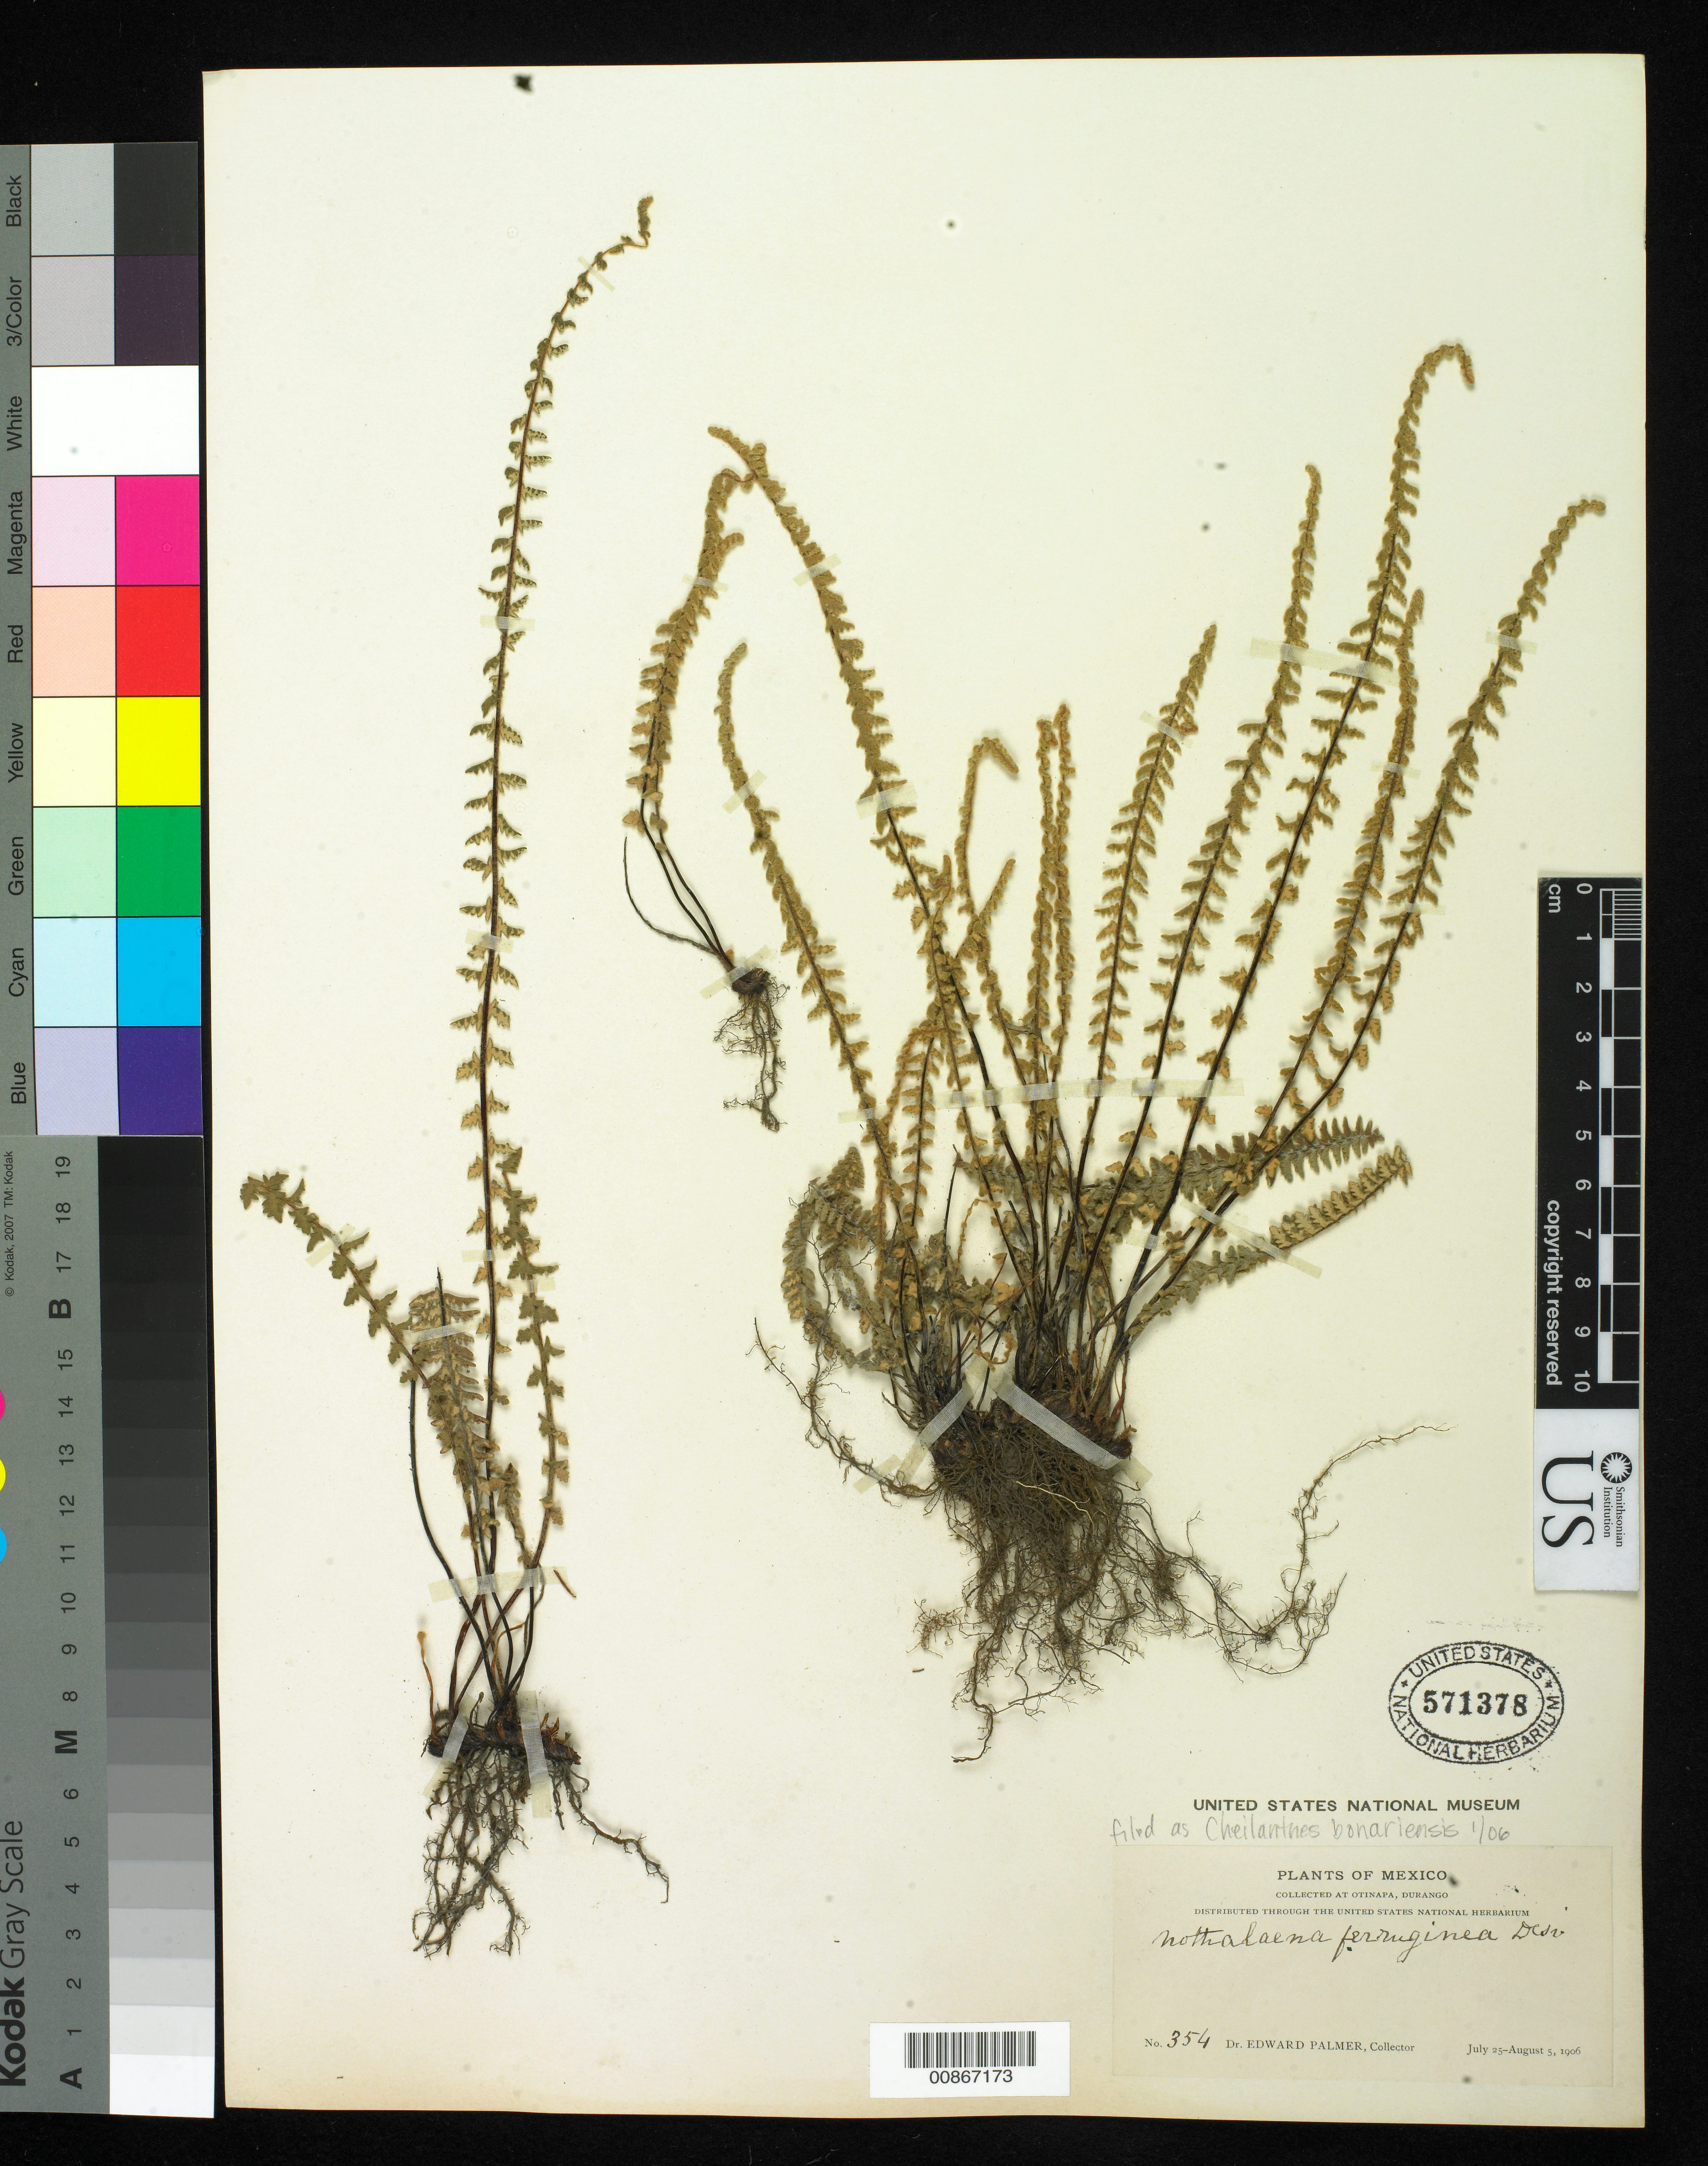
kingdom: Plantae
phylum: Tracheophyta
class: Polypodiopsida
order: Polypodiales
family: Pteridaceae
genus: Myriopteris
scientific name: Myriopteris aurea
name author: (Poir.) Grusz & Windham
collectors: E. Palmer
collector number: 354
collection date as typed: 25 Jul 1906 to 05 Aug 1906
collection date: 1906-07-25/1906-08-05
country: Mexico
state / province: Durango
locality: Otinapa, Durango.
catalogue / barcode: US 571378